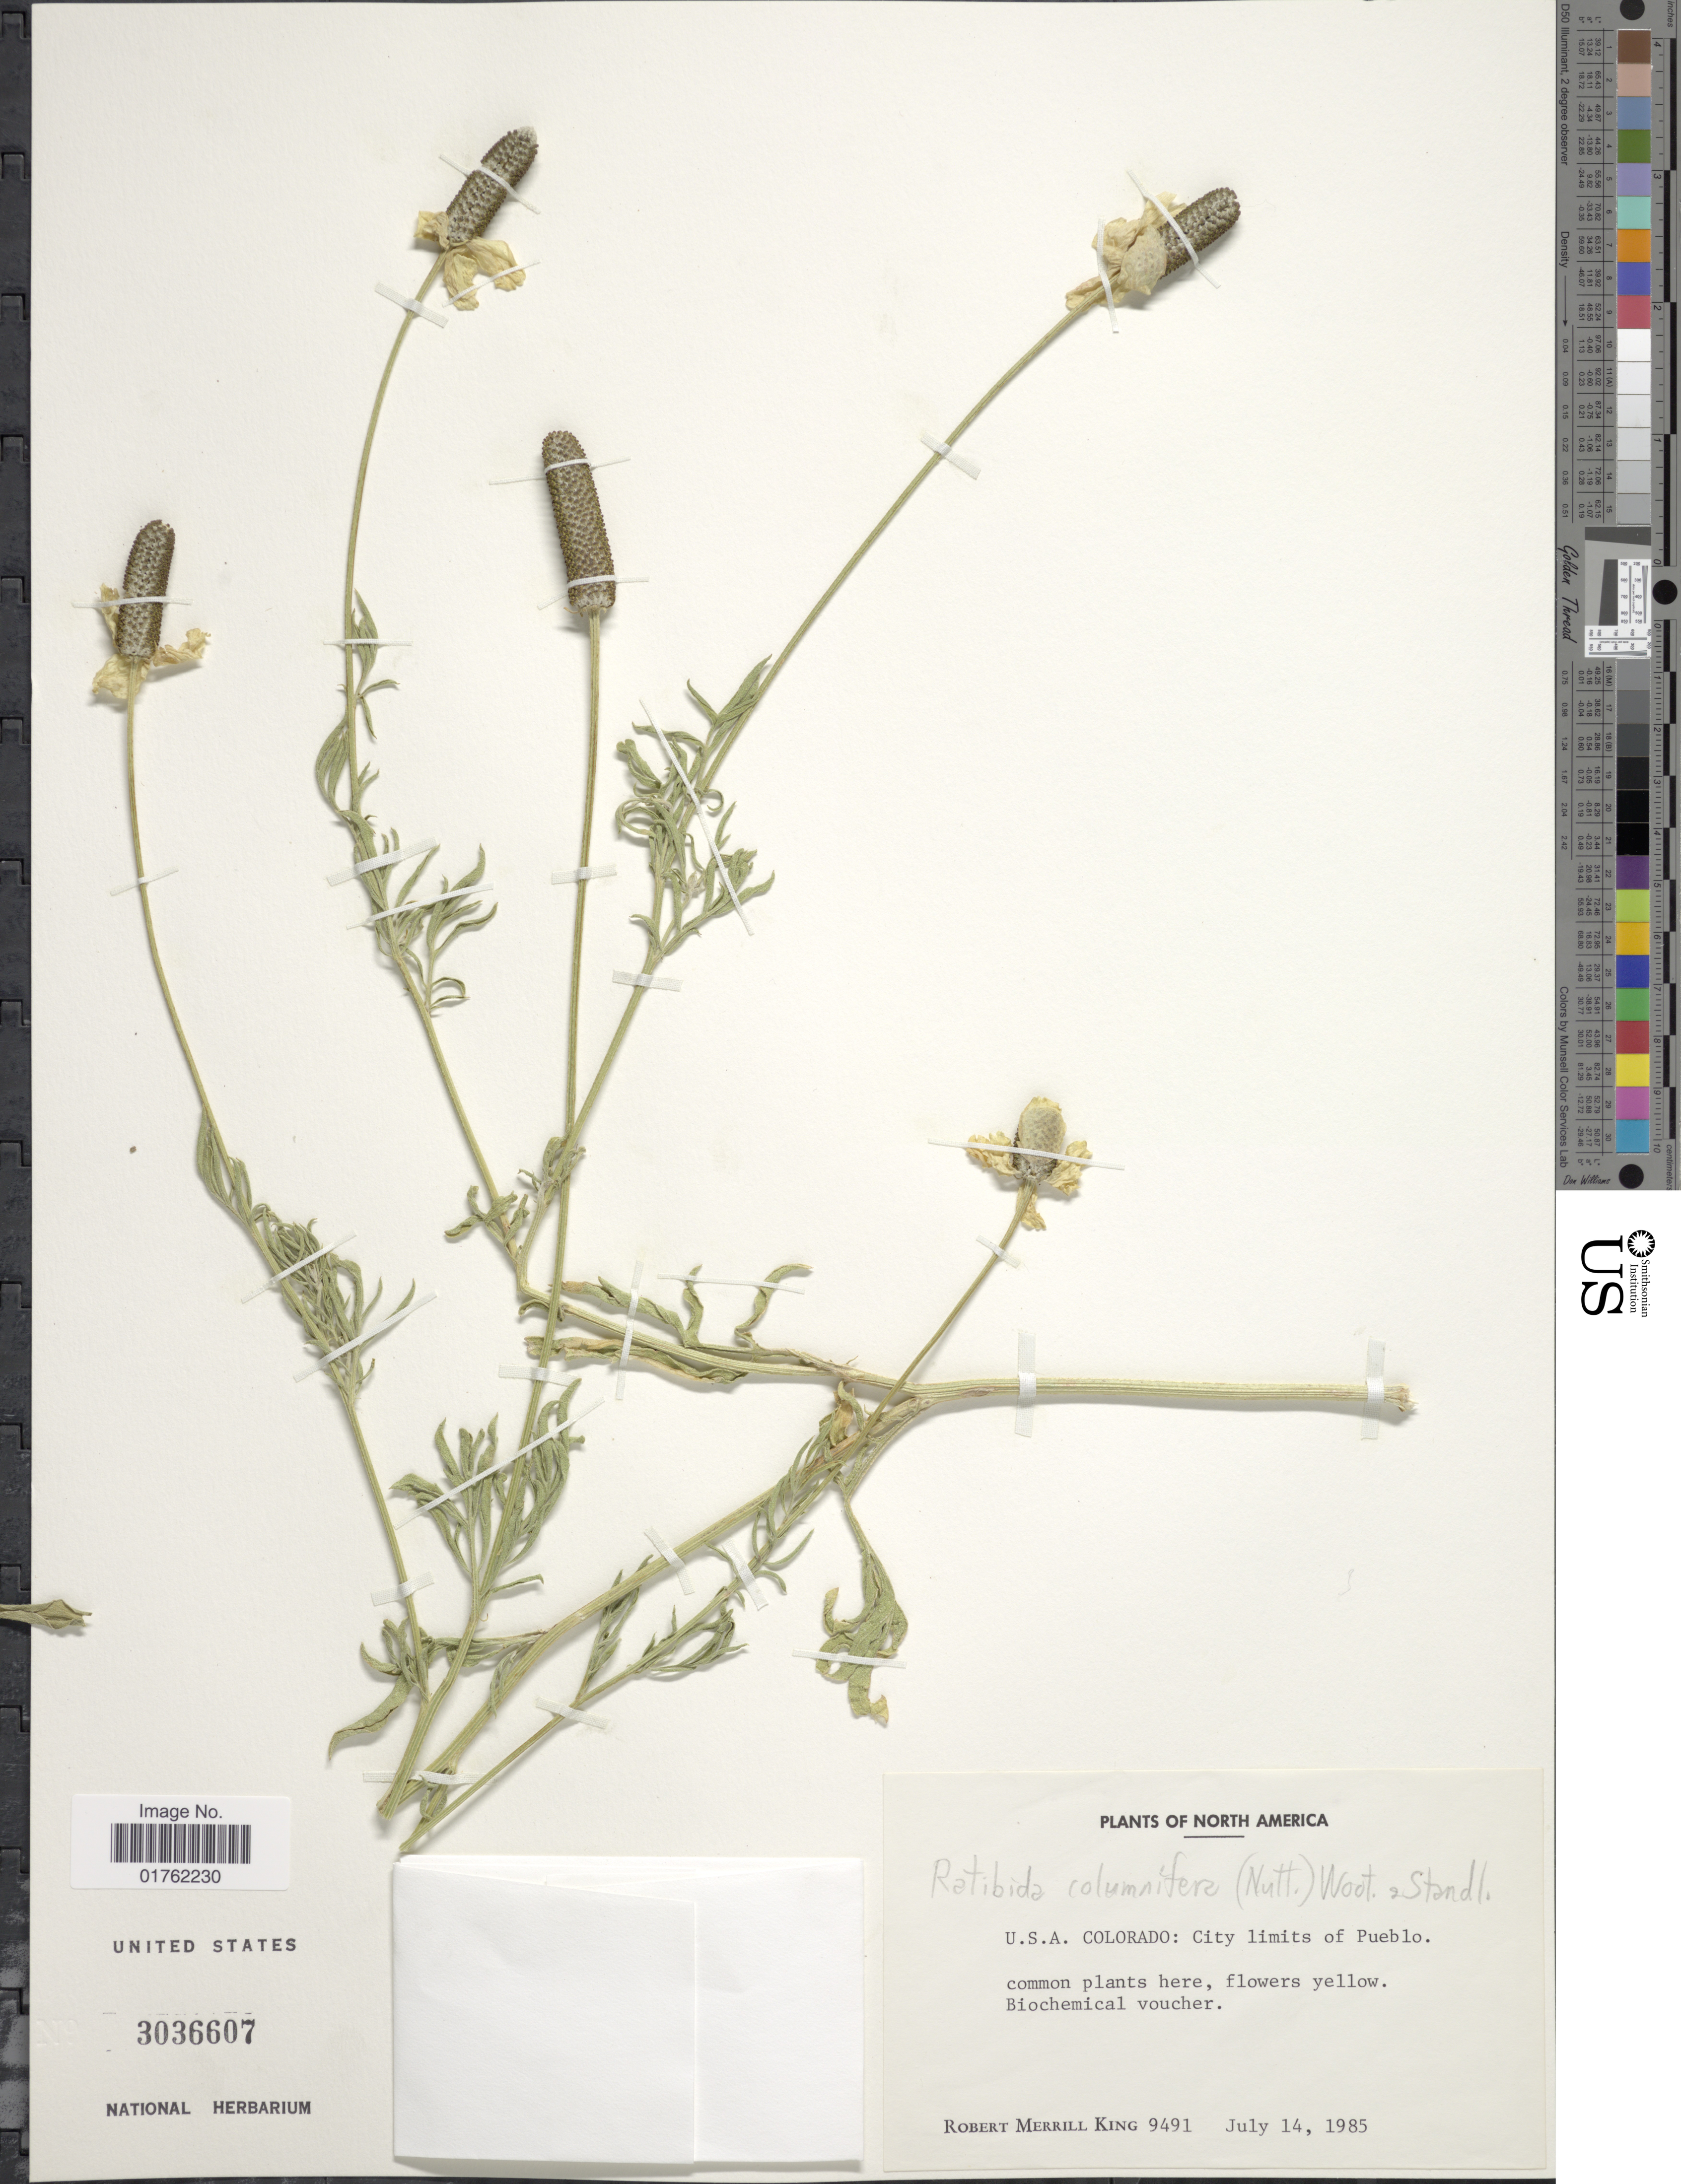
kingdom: Plantae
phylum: Tracheophyta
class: Magnoliopsida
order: Asterales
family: Asteraceae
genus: Ratibida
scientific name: Ratibida columnaris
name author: (Pursh) D. Don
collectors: R. M. King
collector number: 9491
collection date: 1985-07-14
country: United States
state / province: Colorado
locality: City limit of Pueblo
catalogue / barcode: US 3036607